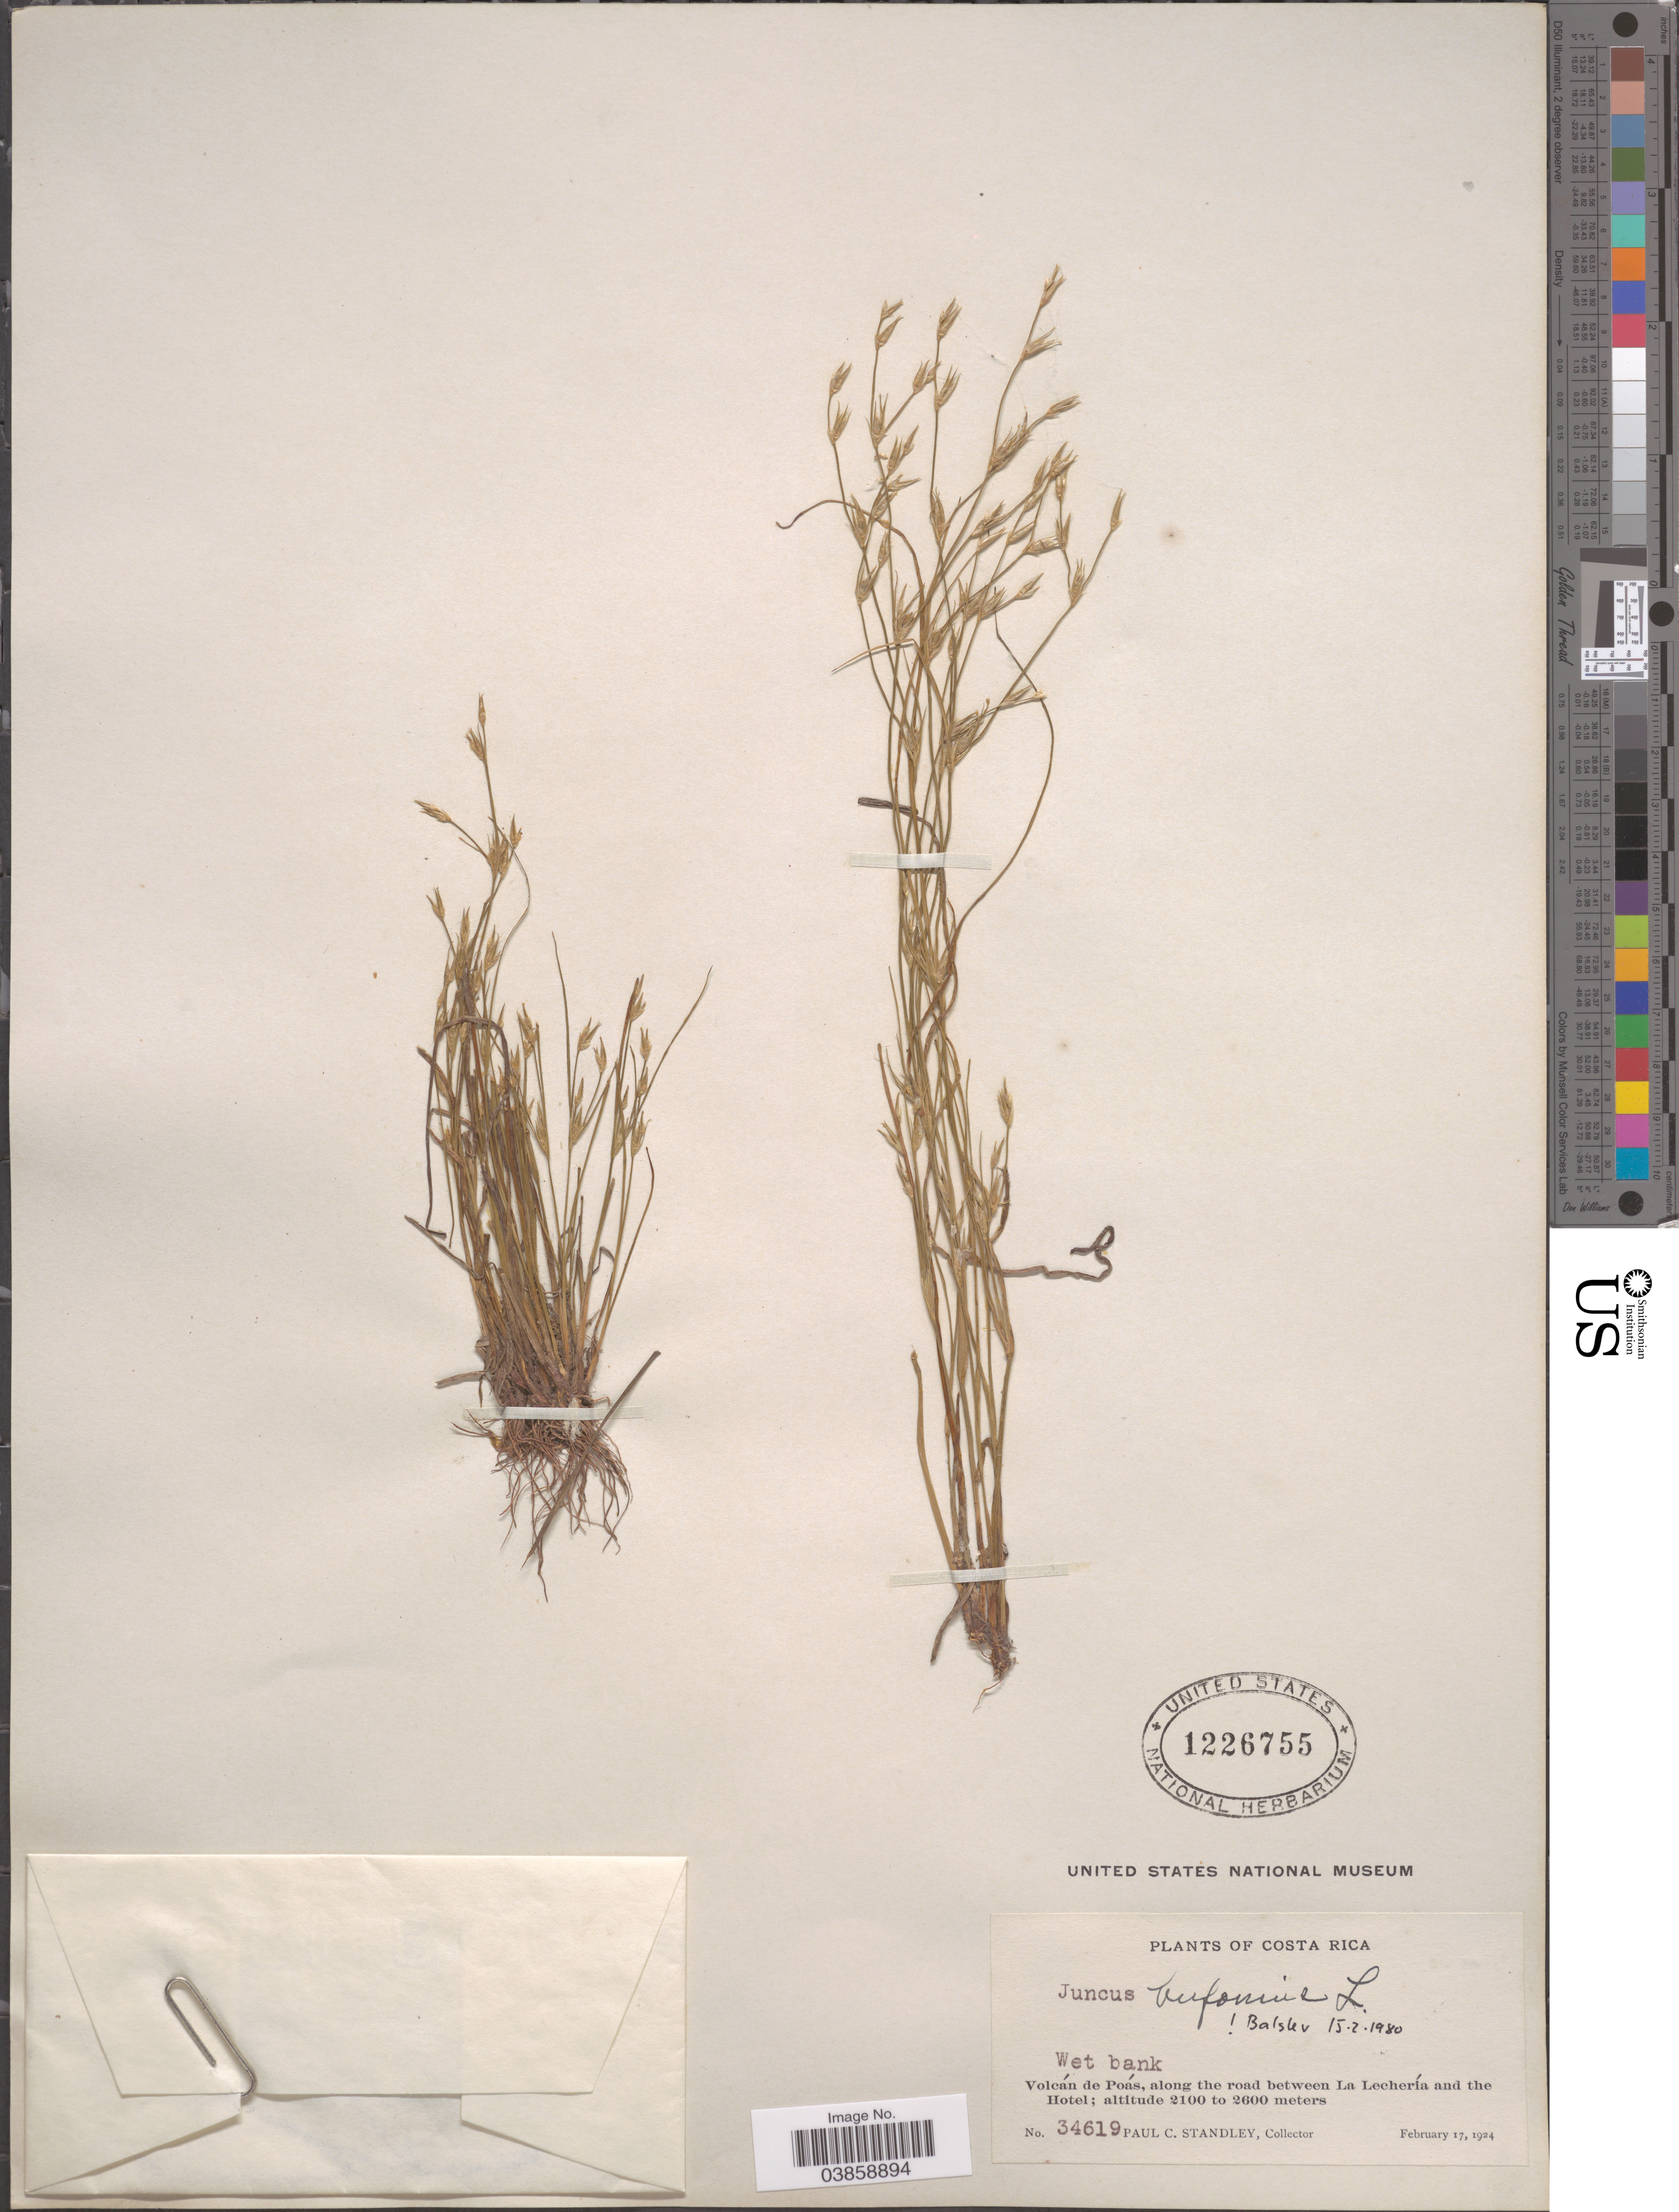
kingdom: Plantae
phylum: Tracheophyta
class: Liliopsida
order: Poales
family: Juncaceae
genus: Juncus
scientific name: Juncus bufonius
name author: L.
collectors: P. C. Standley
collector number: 34619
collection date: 1924-02-17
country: Costa Rica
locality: Volcán de Poás, along the road between La Lechería and the Hotel.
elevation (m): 2100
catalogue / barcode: US 1226755